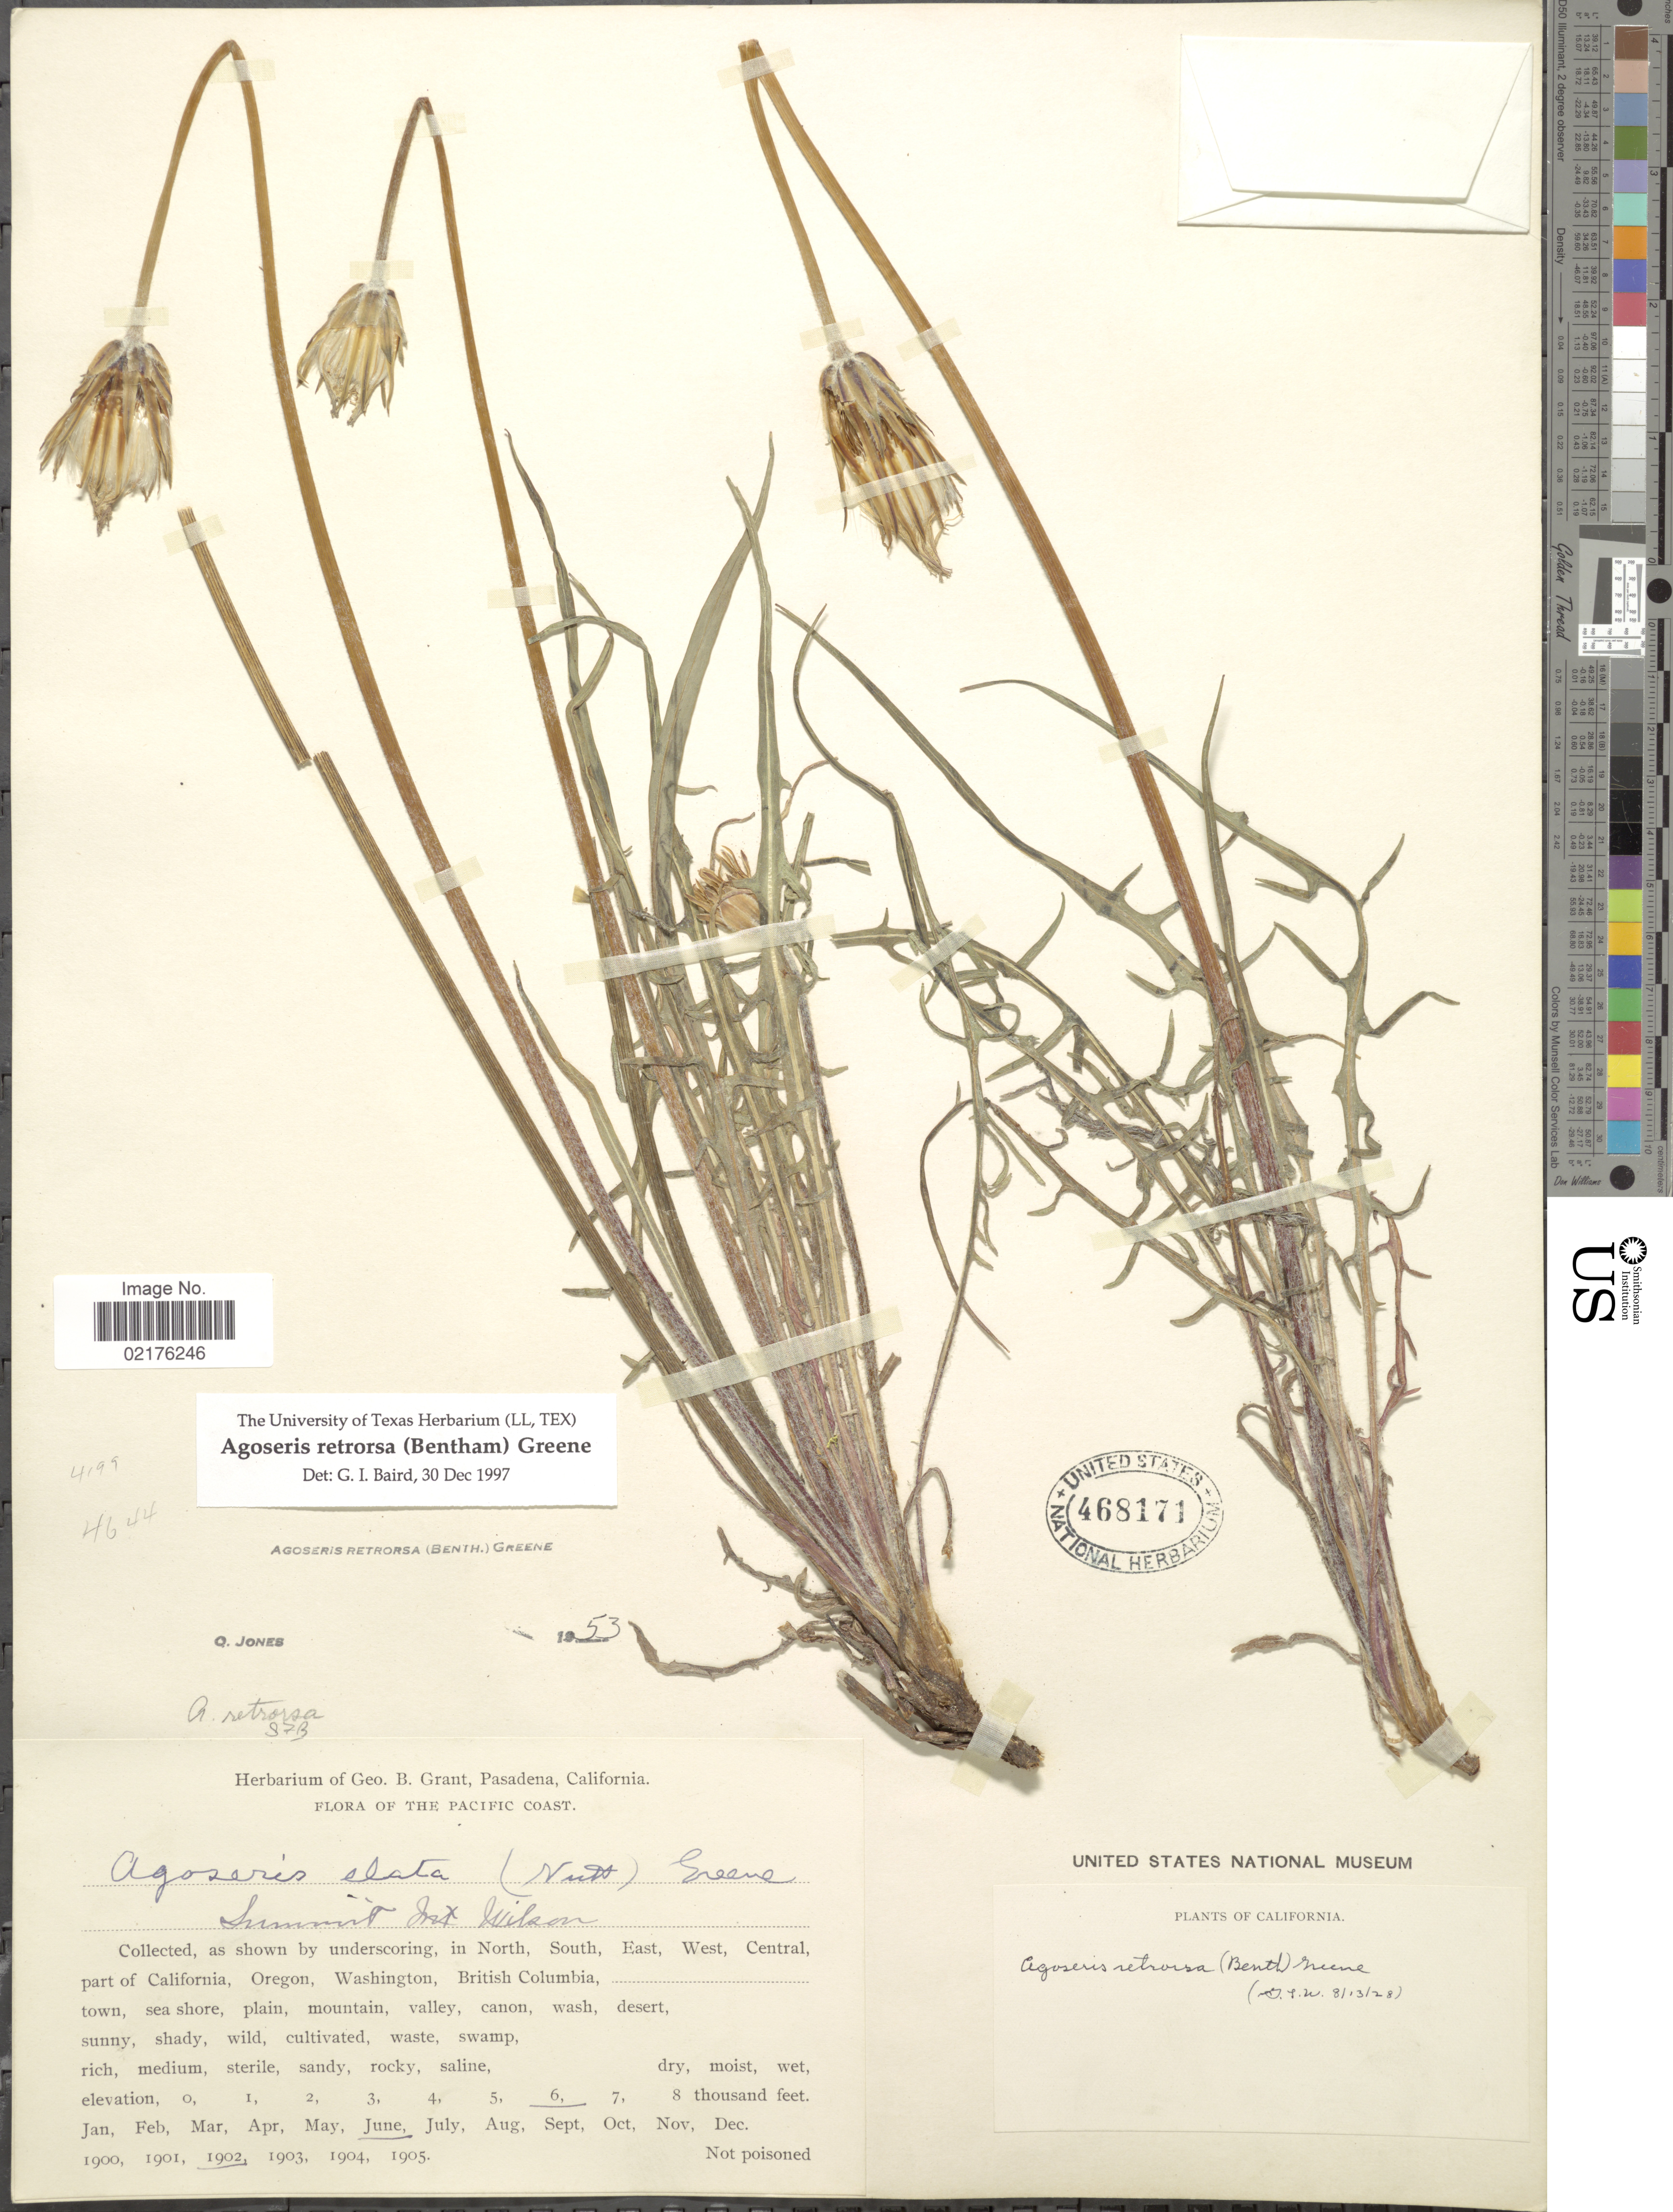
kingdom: Plantae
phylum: Tracheophyta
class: Magnoliopsida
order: Asterales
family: Asteraceae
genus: Agoseris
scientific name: Agoseris retrorsa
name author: (Benth.) Greene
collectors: ex herb. G. B. Grant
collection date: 1902-06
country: United States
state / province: California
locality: The Pacific Coast, Summit Mt. Wilson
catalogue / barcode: US 468171